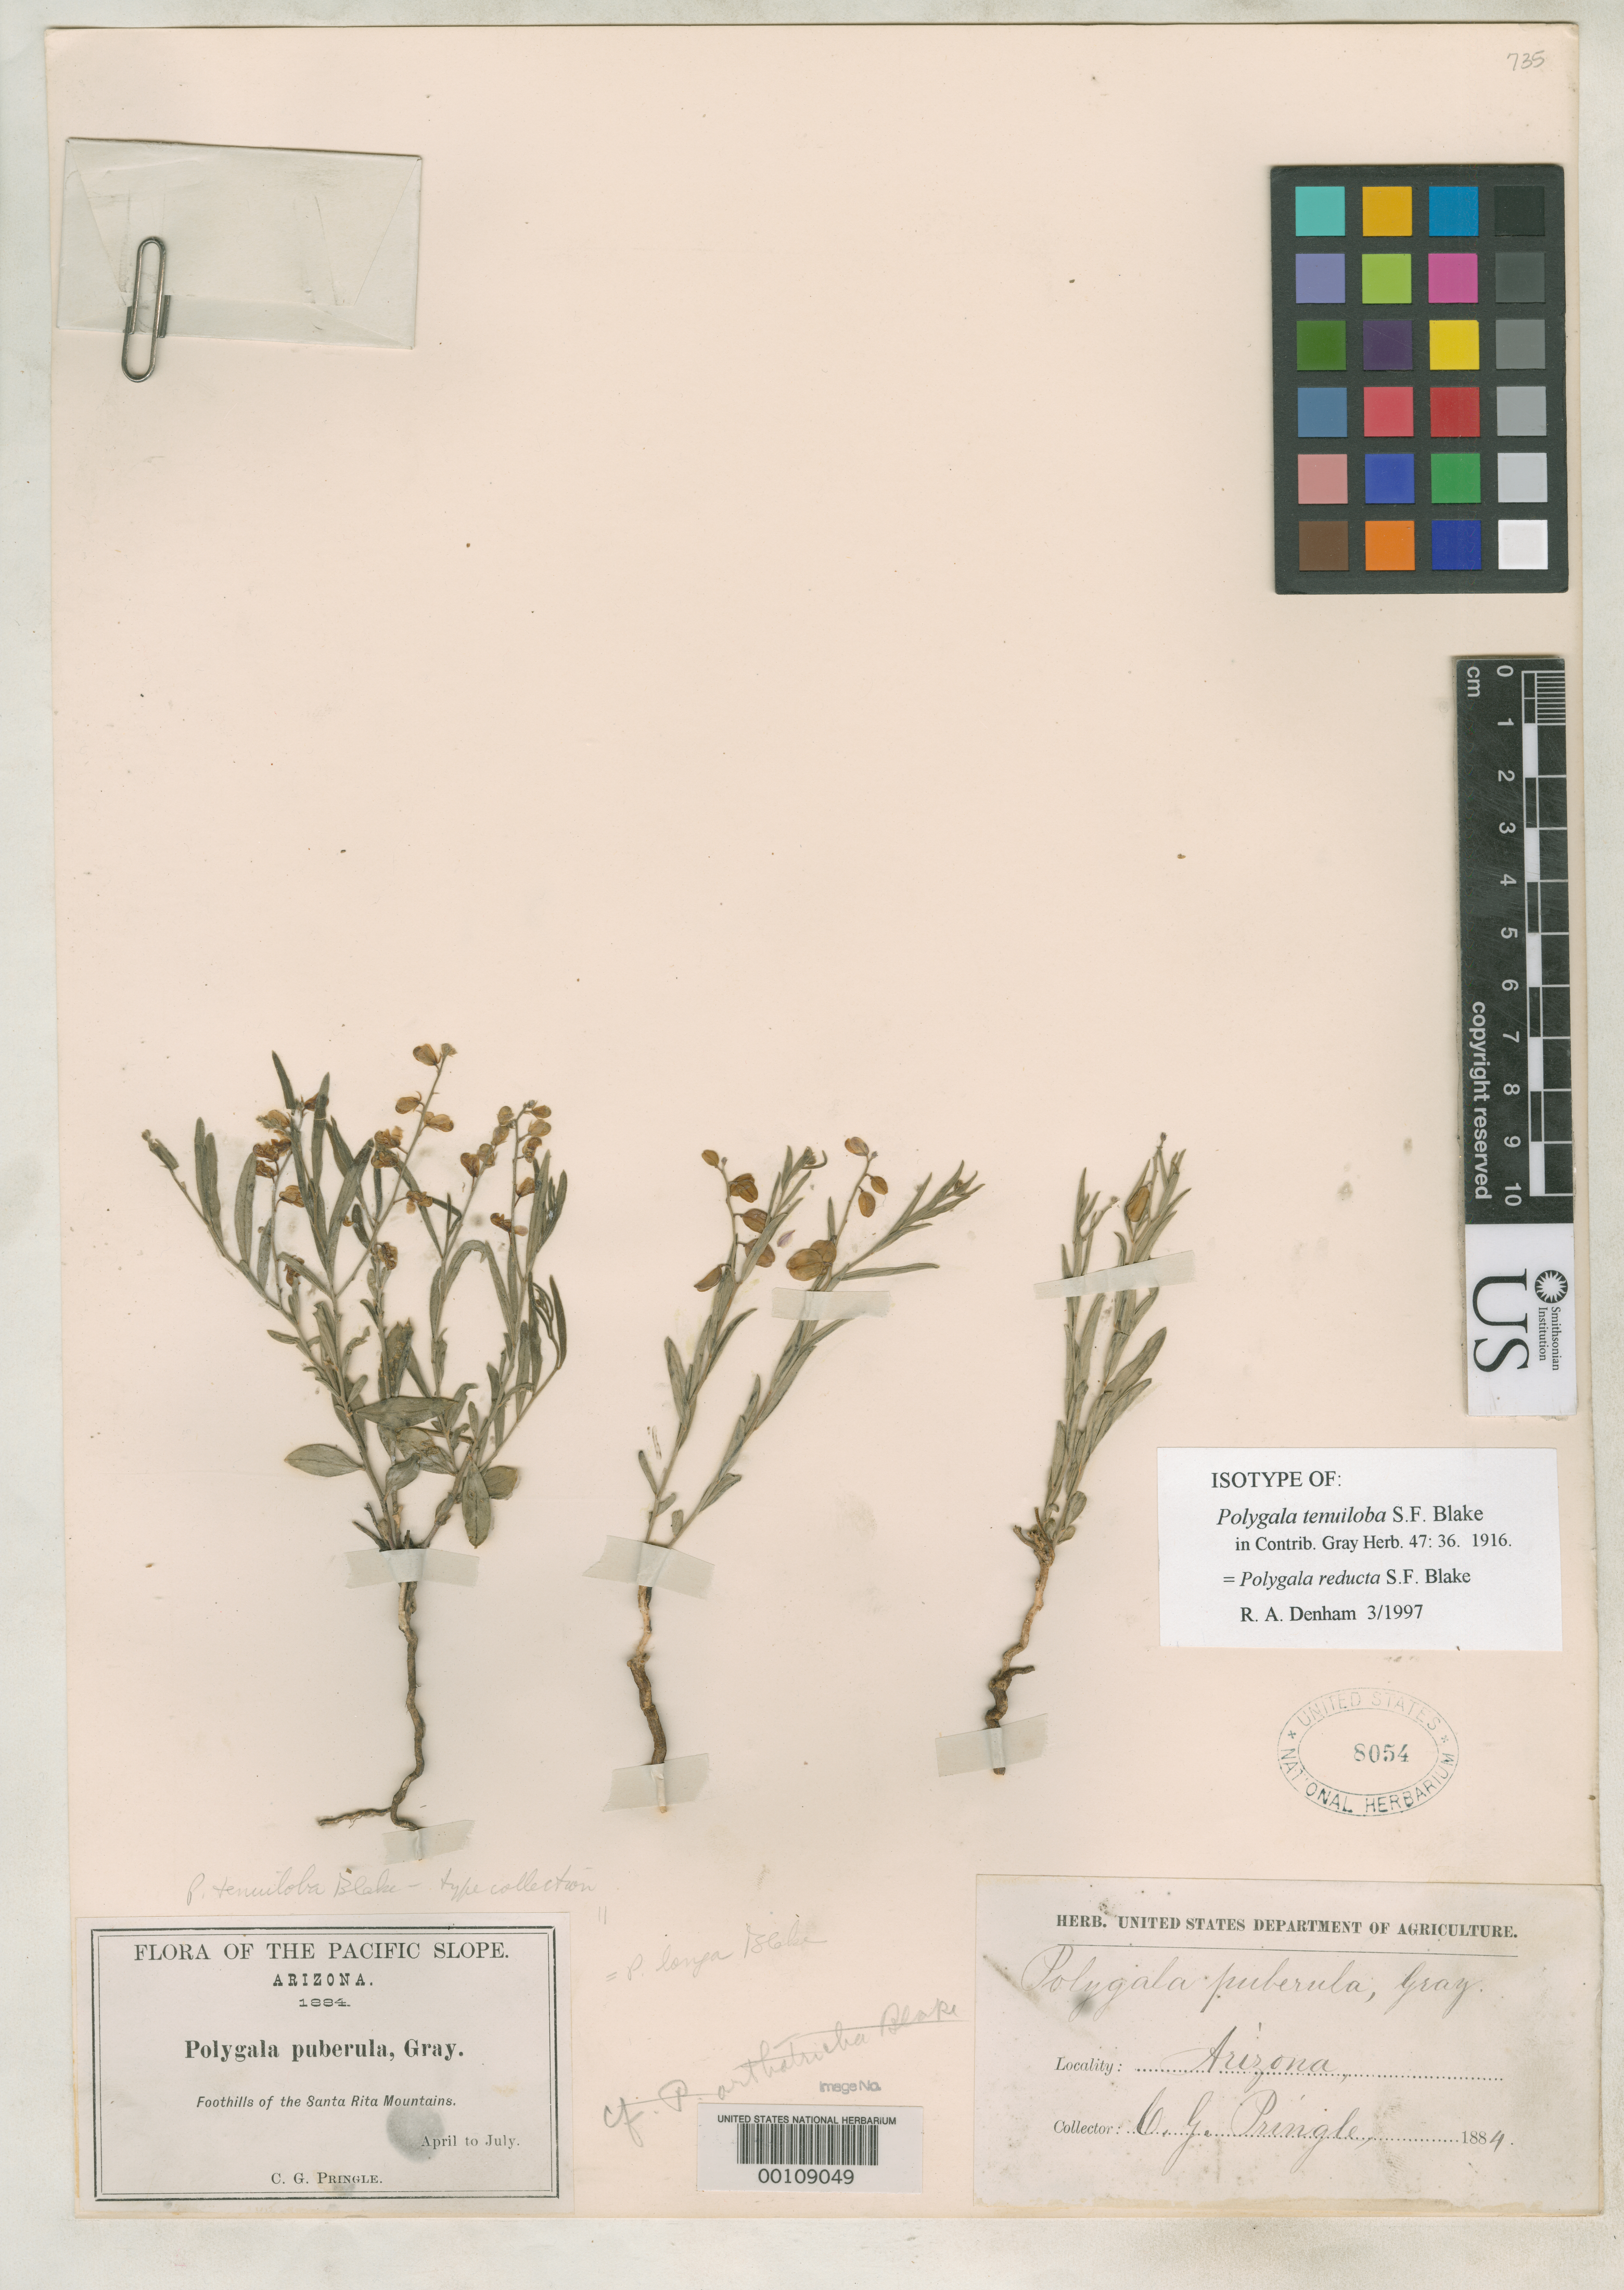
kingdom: Plantae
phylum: Tracheophyta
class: Magnoliopsida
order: Fabales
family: Polygalaceae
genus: Polygala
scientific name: Polygala tenuiloba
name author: S.F. Blake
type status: Isotype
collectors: C. G. Pringle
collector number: p.p.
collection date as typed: Apr 1884 to -- Jul 1884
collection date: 1884-04/1884-07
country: United States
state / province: Arizona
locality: Foothills of Santa Rita Mountains.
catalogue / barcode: US 8054